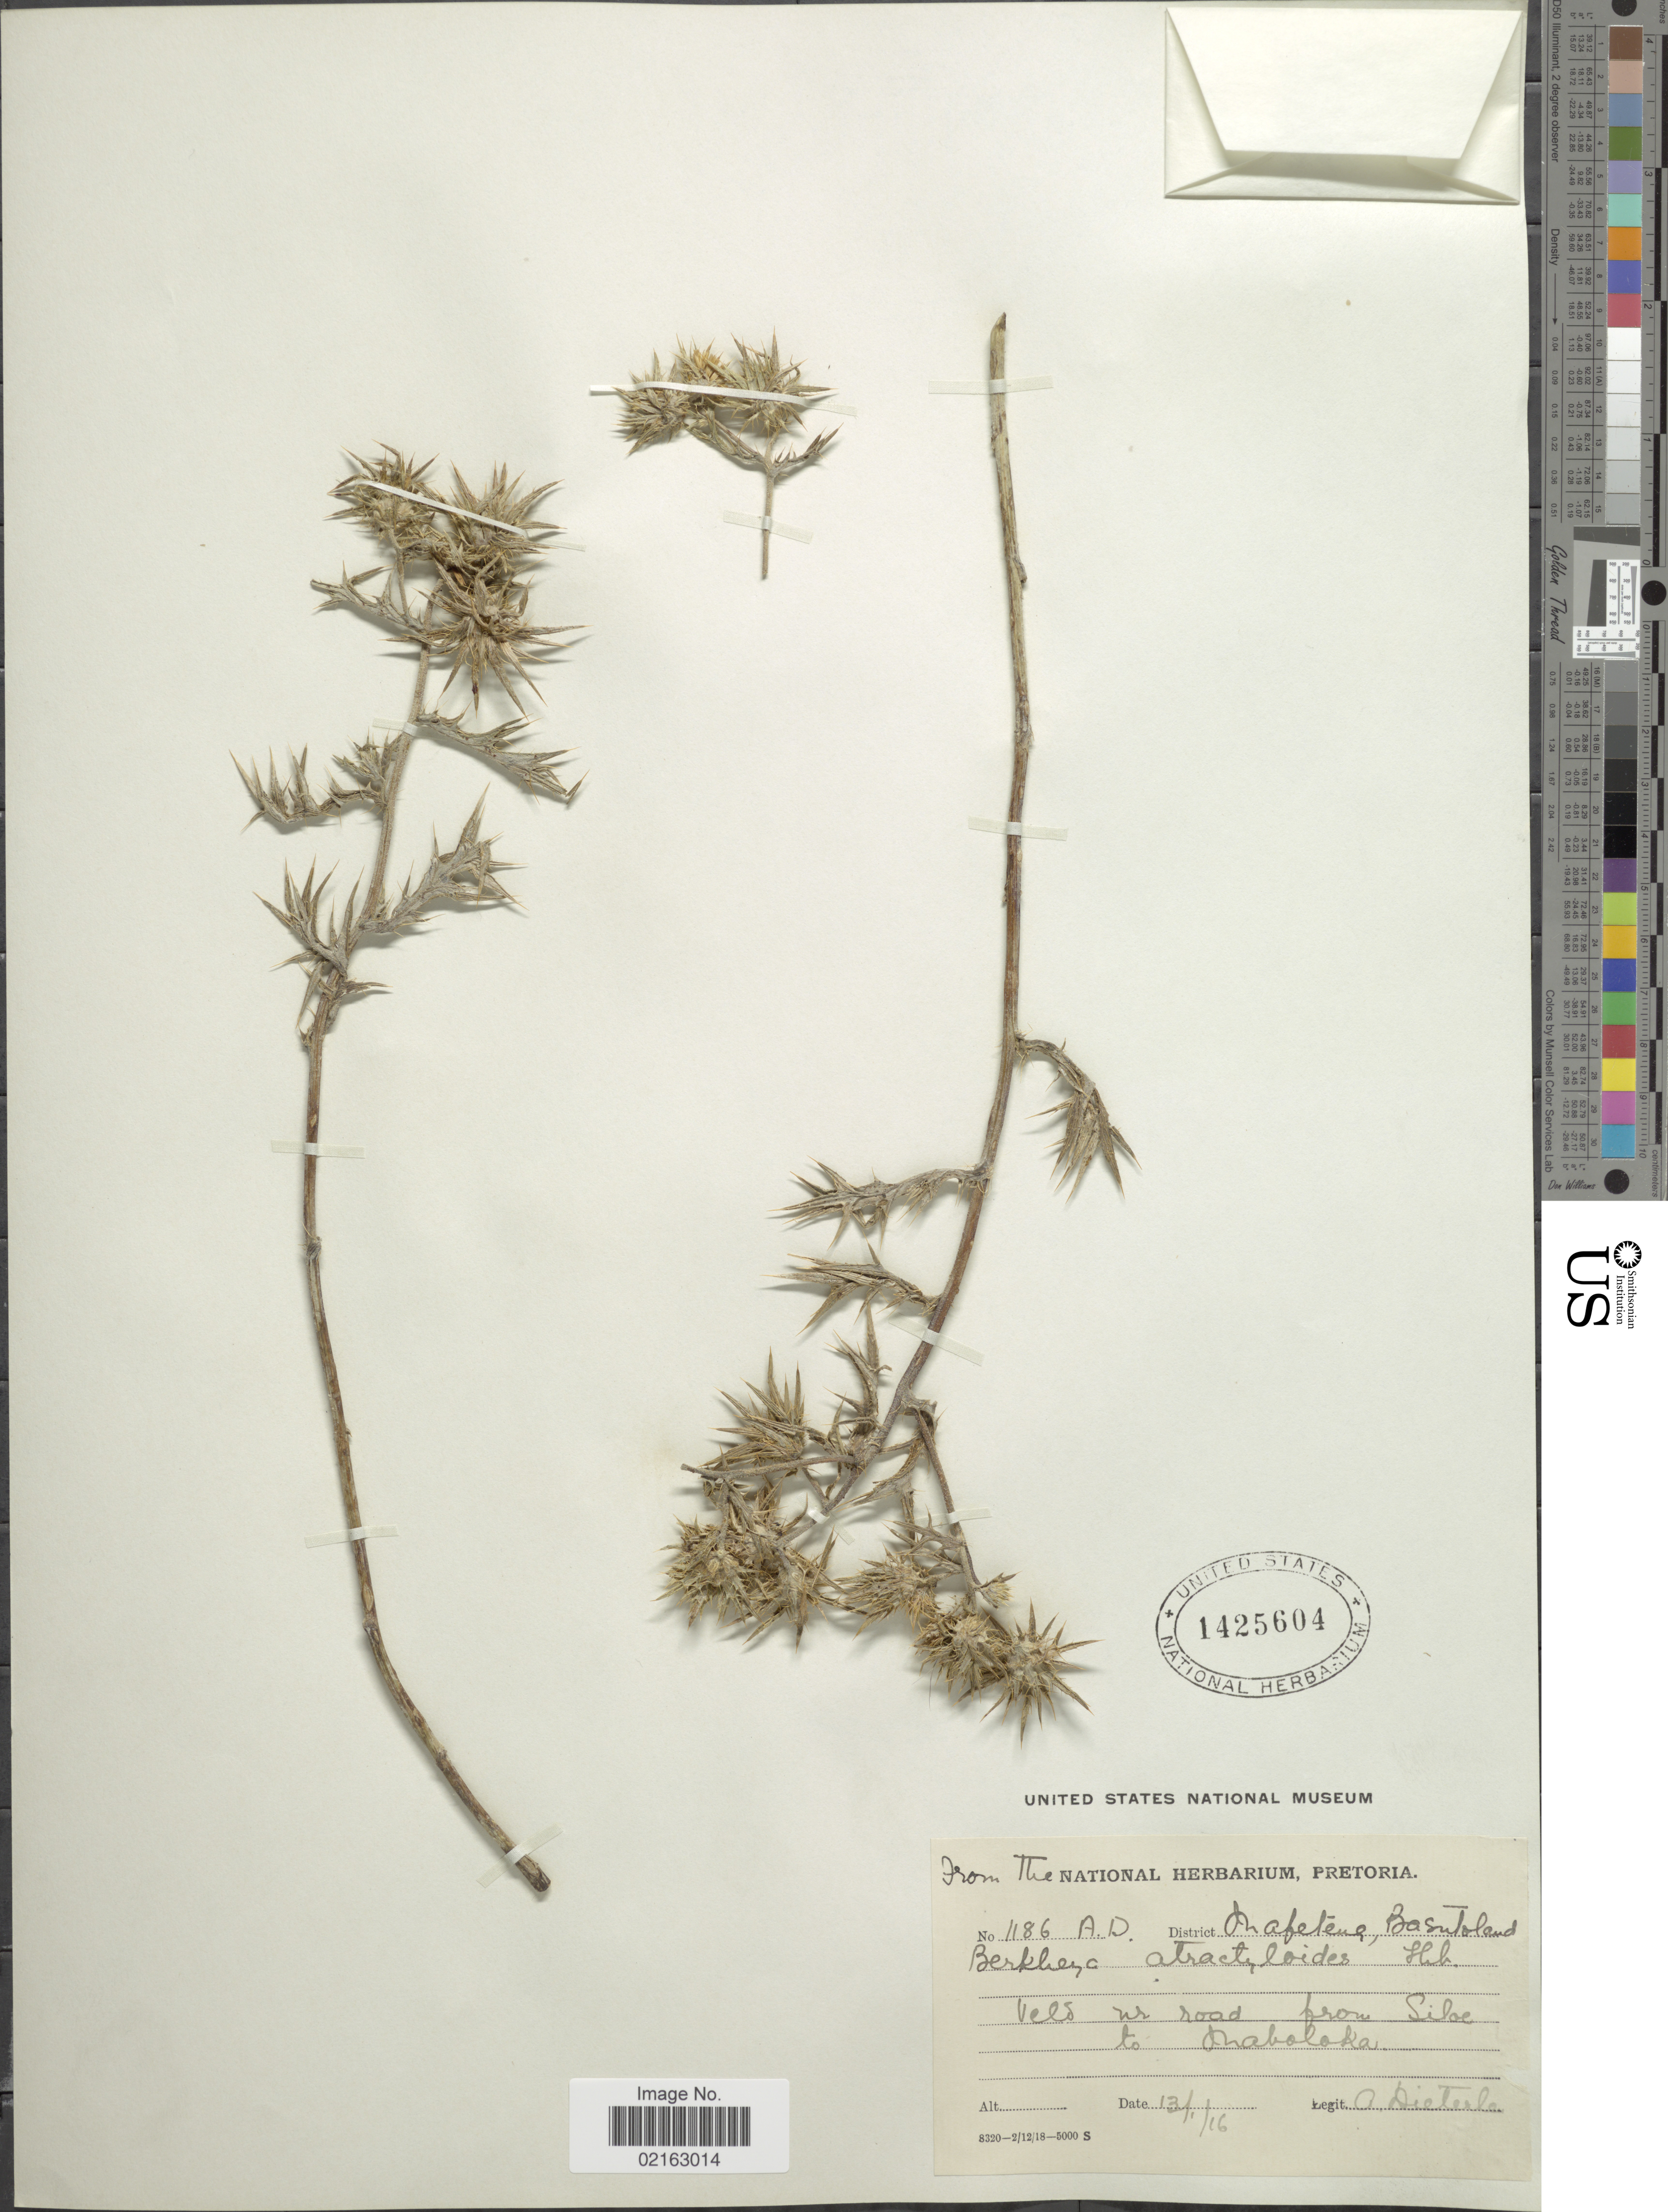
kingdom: Plantae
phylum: Tracheophyta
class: Magnoliopsida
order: Asterales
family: Asteraceae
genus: Berkheya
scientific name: Berkheya fruticosa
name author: (L.) Ehrh.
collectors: A. Dieterlen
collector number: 1186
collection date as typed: Transcribed d/m/y: 13/1/16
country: Lesotho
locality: District Inafeteng, Basutolend. Veld nr road from Siloe to Raboloka. [interpreted]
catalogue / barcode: US 1425604